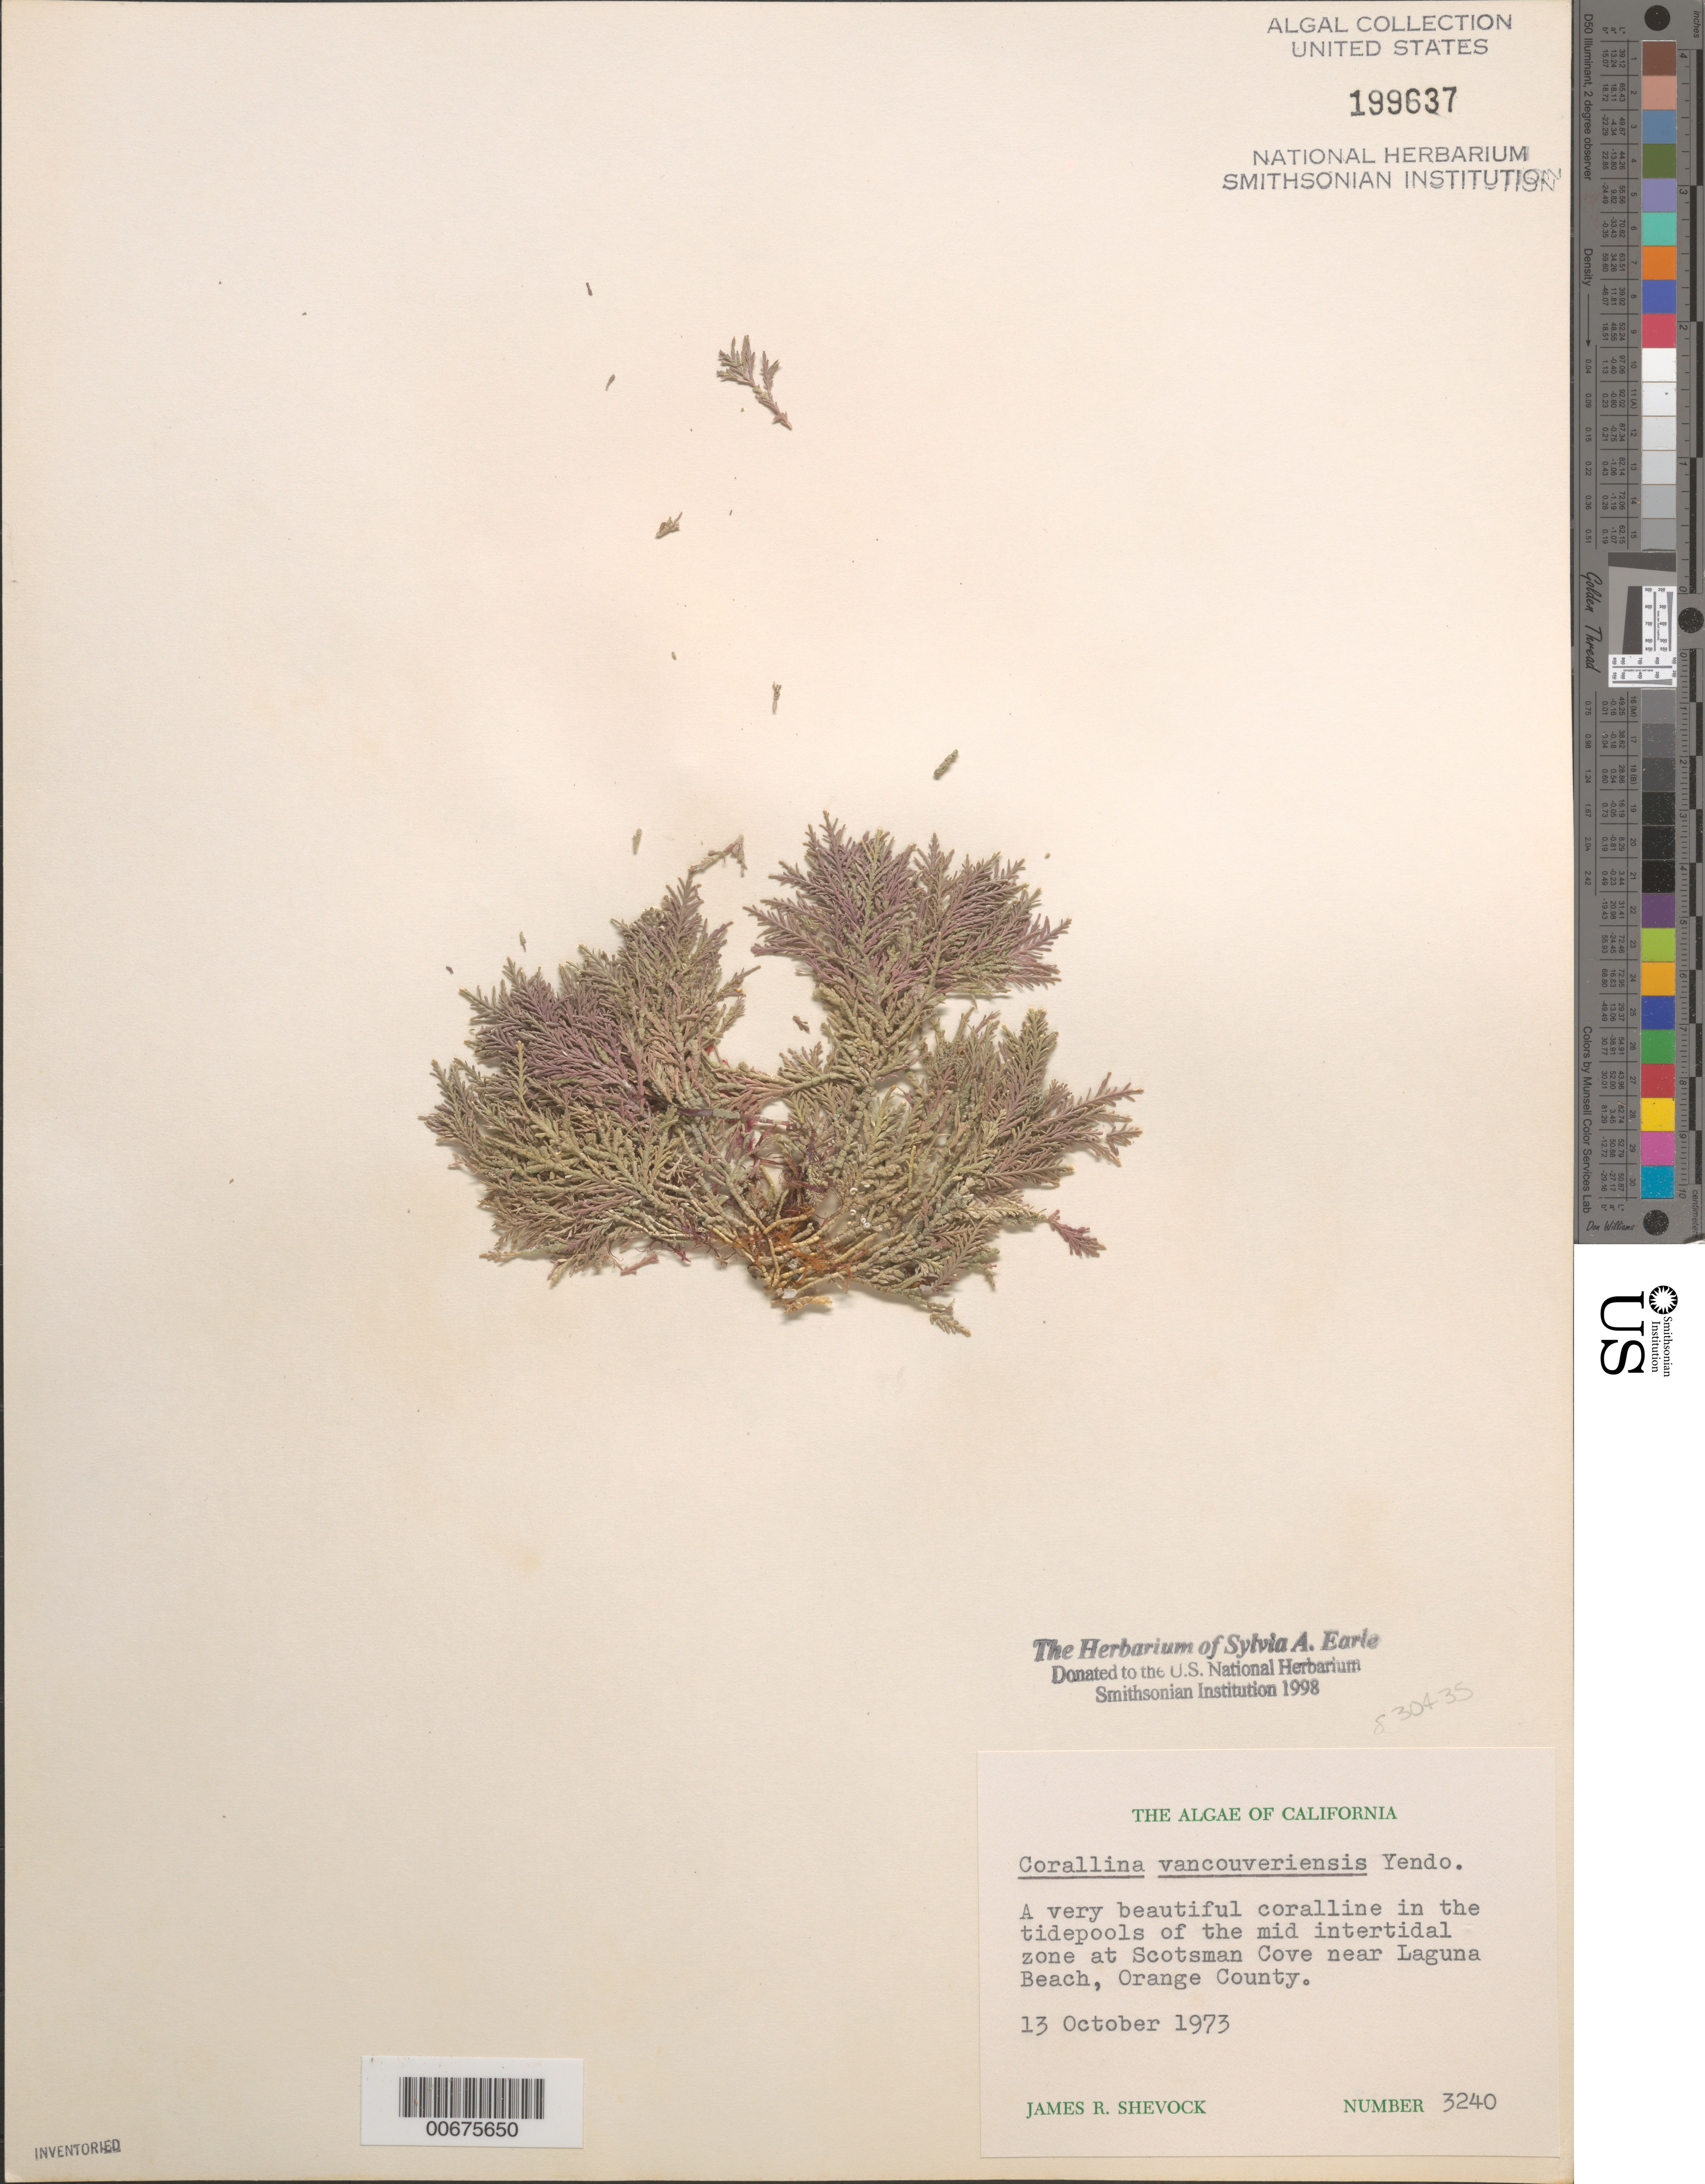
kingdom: Plantae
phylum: Rhodophyta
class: Florideophyceae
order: Corallinales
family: Corallinaceae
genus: Corallina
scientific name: Corallina vancouveriensis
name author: Yendo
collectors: J. R. Shevock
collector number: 3240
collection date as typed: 13 Oct 1973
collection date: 1973-10-13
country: United States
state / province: California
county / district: Orange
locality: Scotsman Cove, near Laguna Beach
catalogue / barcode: US 199637